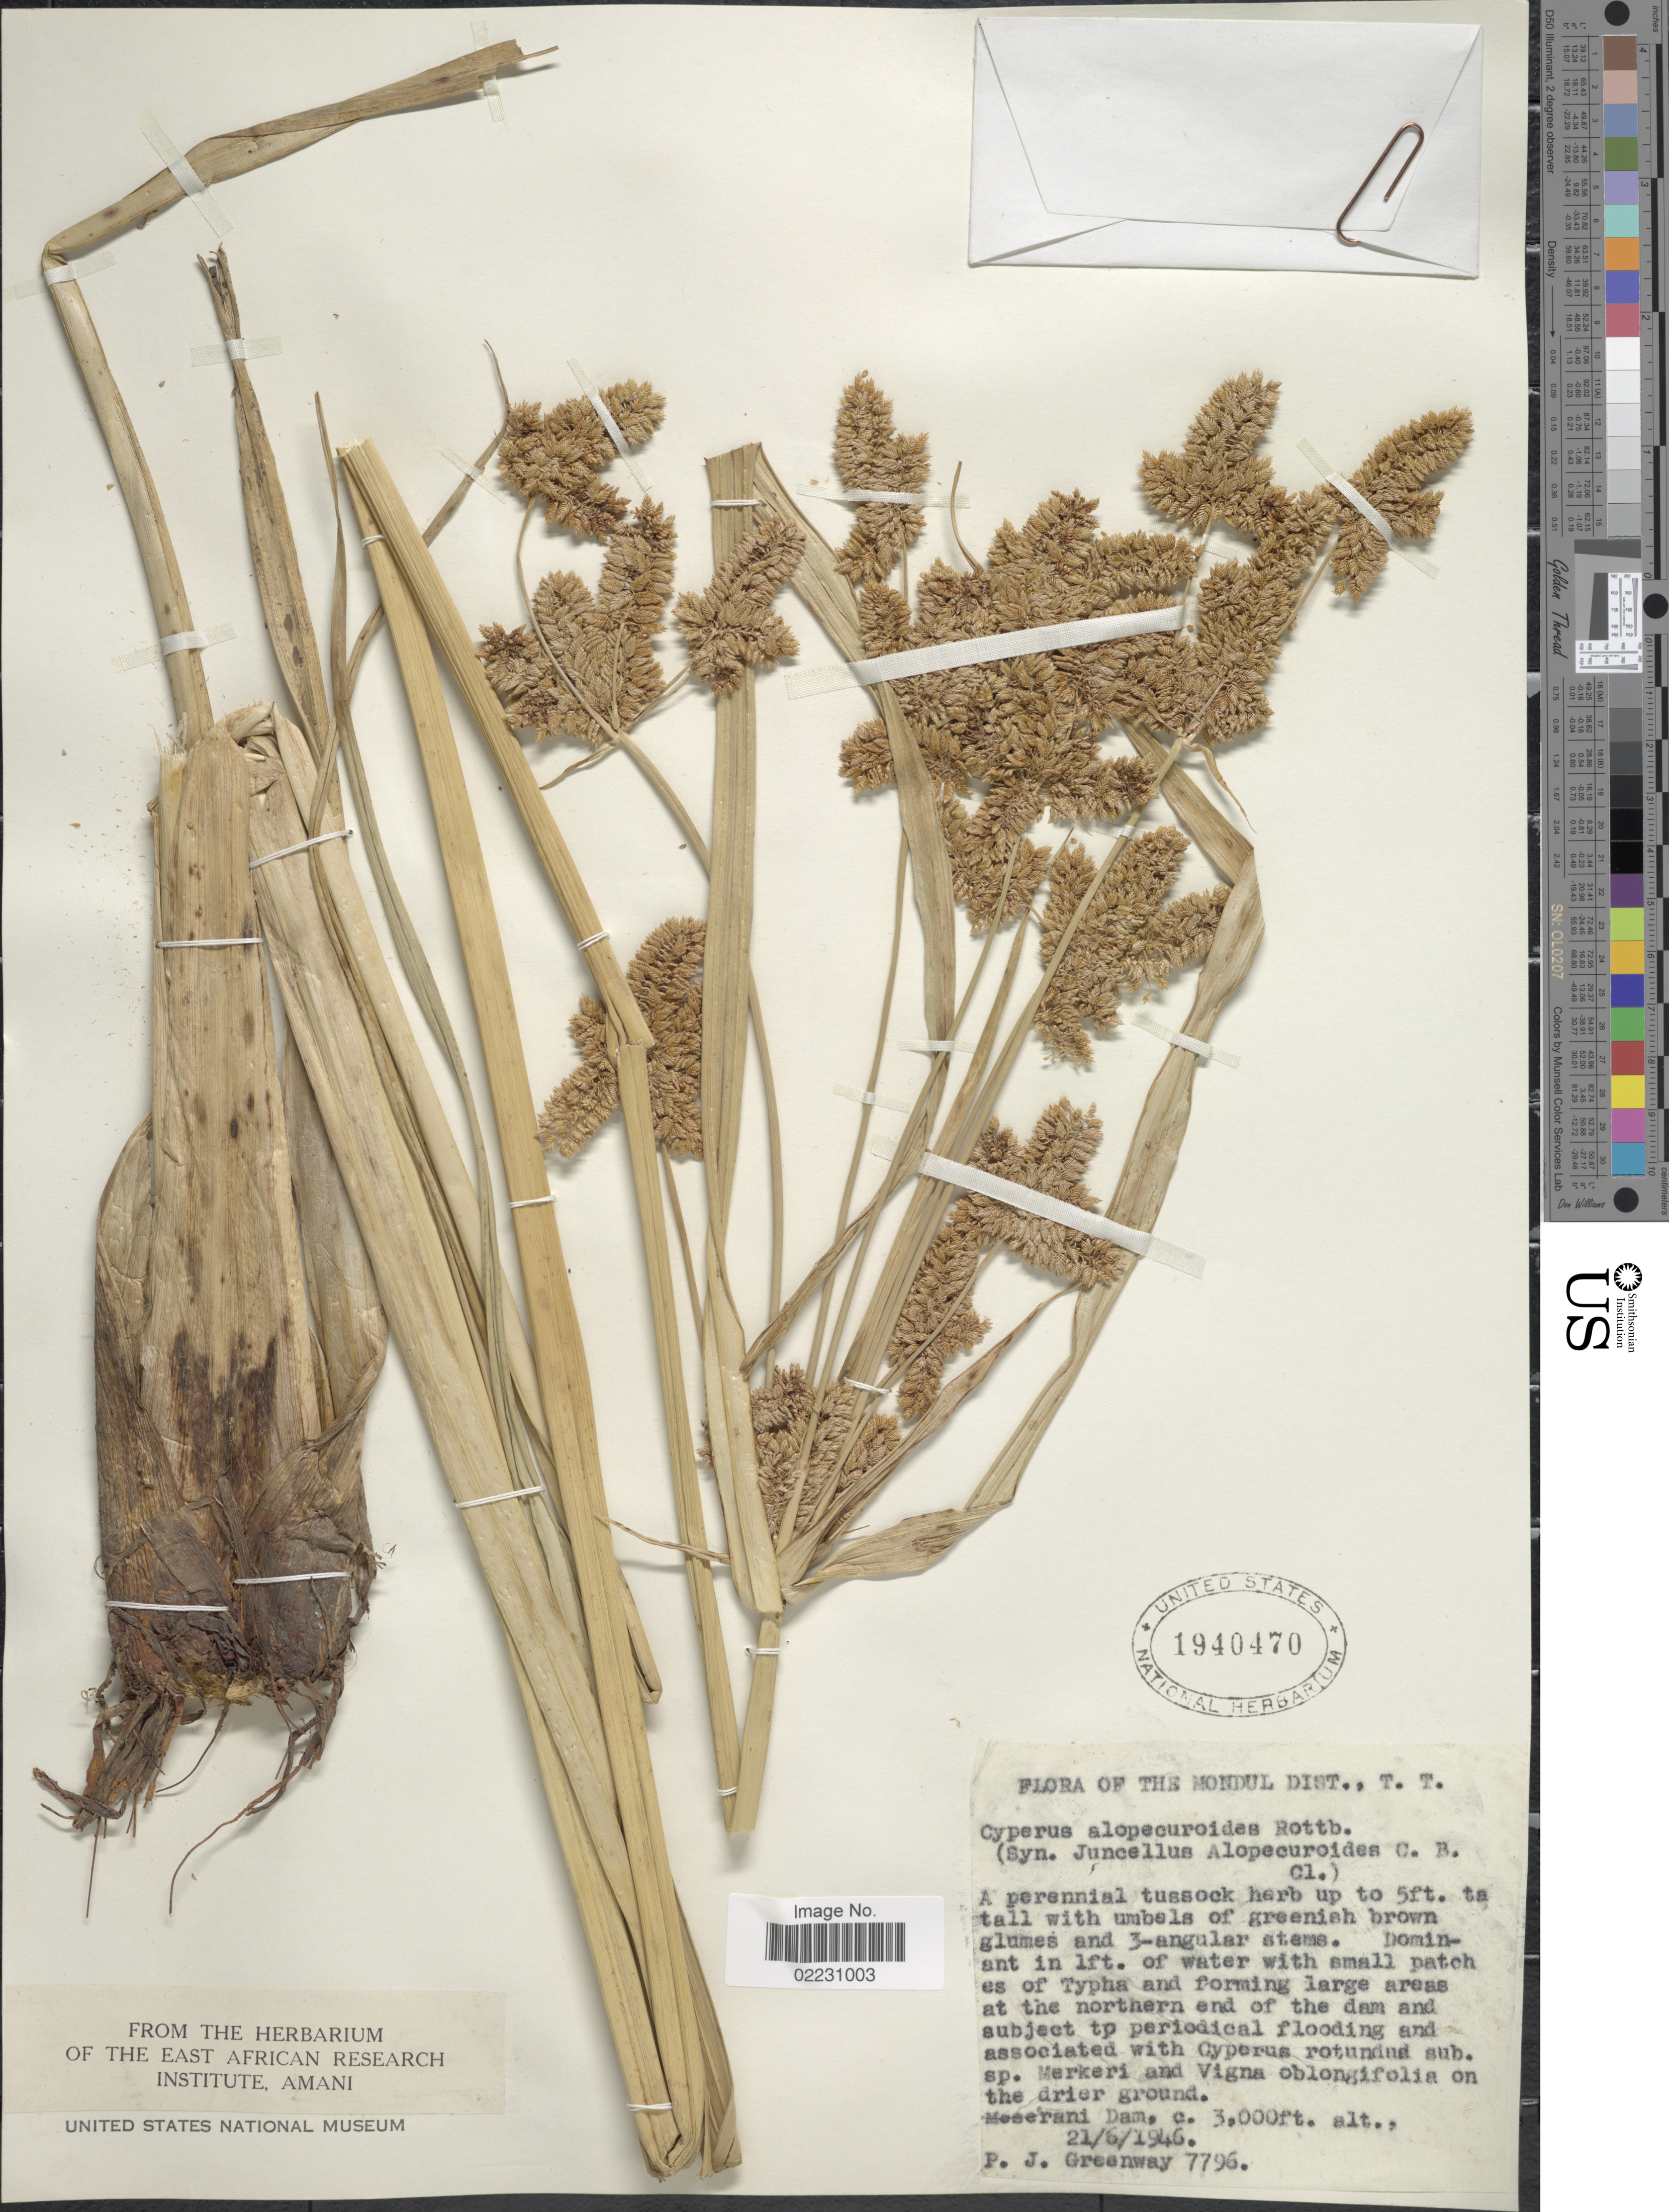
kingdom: Plantae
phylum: Tracheophyta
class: Liliopsida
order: Poales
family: Cyperaceae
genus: Cyperus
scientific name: Cyperus alopecuroides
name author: Rottb.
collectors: P. J. Greenway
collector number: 7796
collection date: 1946-06-21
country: Cambodia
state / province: Mondul Kiri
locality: Mondul Dist., T.T. At the northern end of the dam. Meserani Dam.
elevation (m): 914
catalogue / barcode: US 1940470